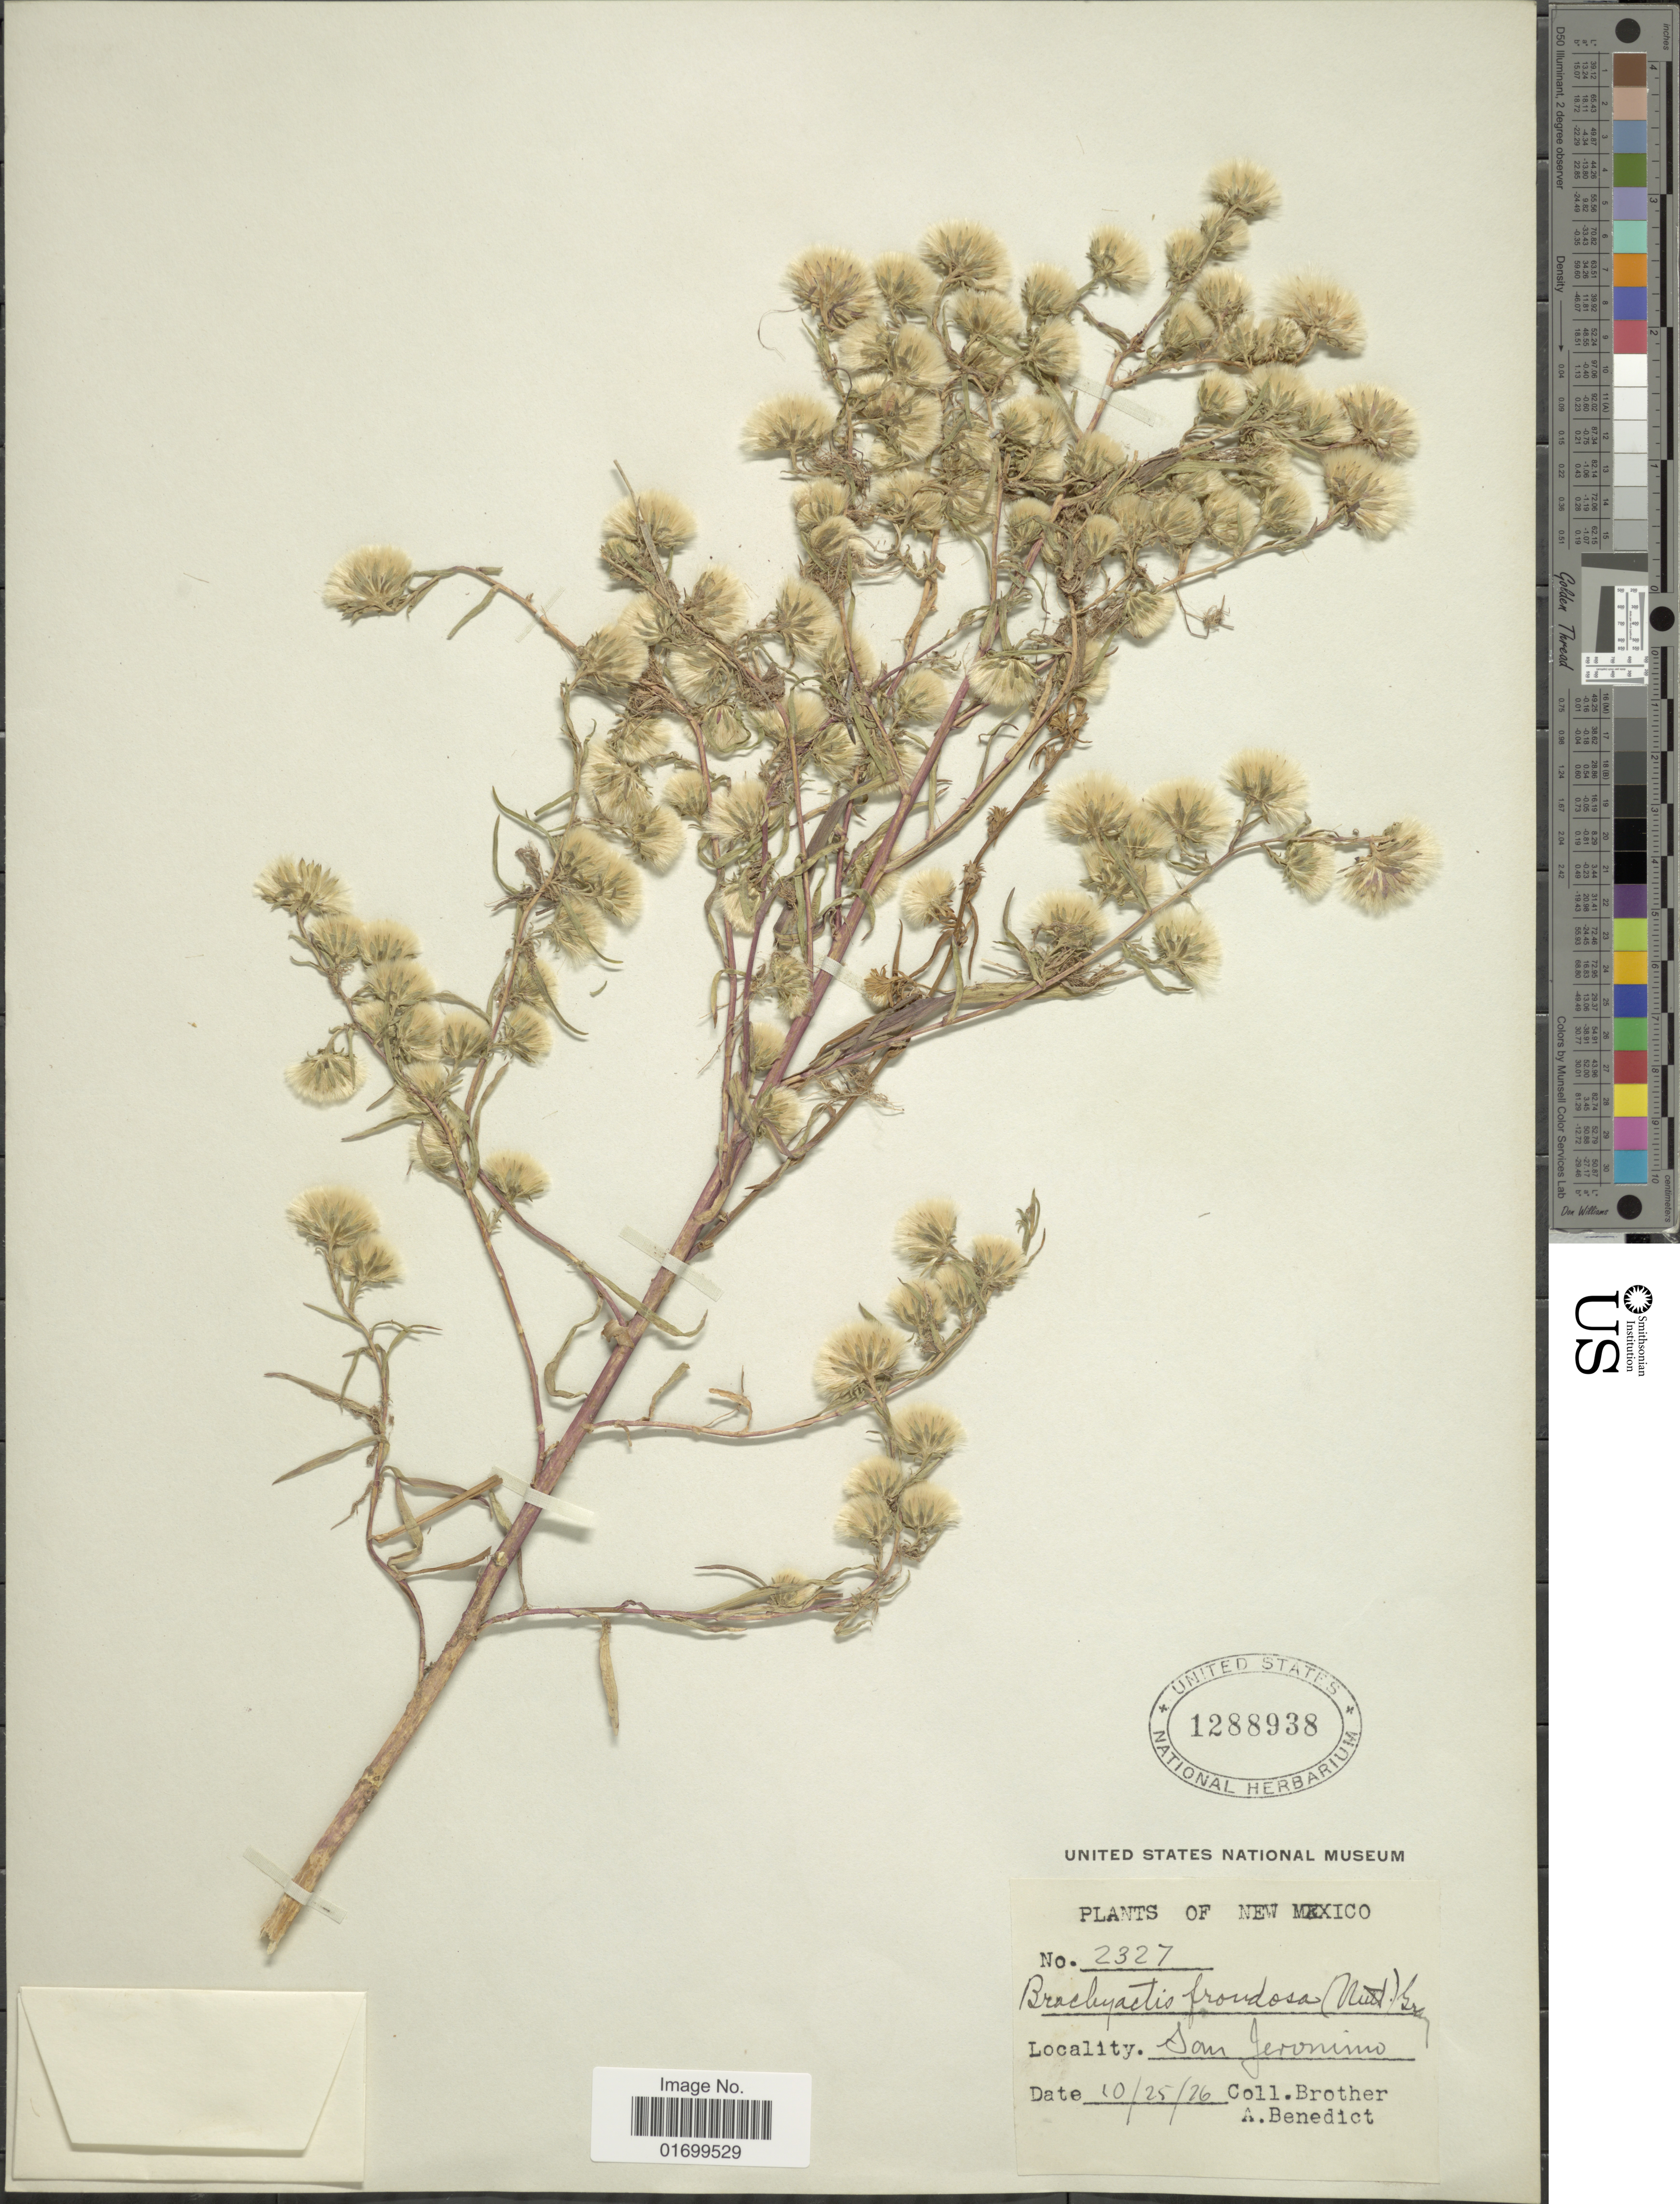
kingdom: Plantae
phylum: Tracheophyta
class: Magnoliopsida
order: Asterales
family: Asteraceae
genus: Symphyotrichum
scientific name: Symphyotrichum frondosum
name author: (Nutt.) G.L. Nesom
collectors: Bro. Benedict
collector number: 2327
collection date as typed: Transcribed d/m/y: 25/10/26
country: United States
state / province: New Mexico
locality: San Jeronimo.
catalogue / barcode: US 1288938